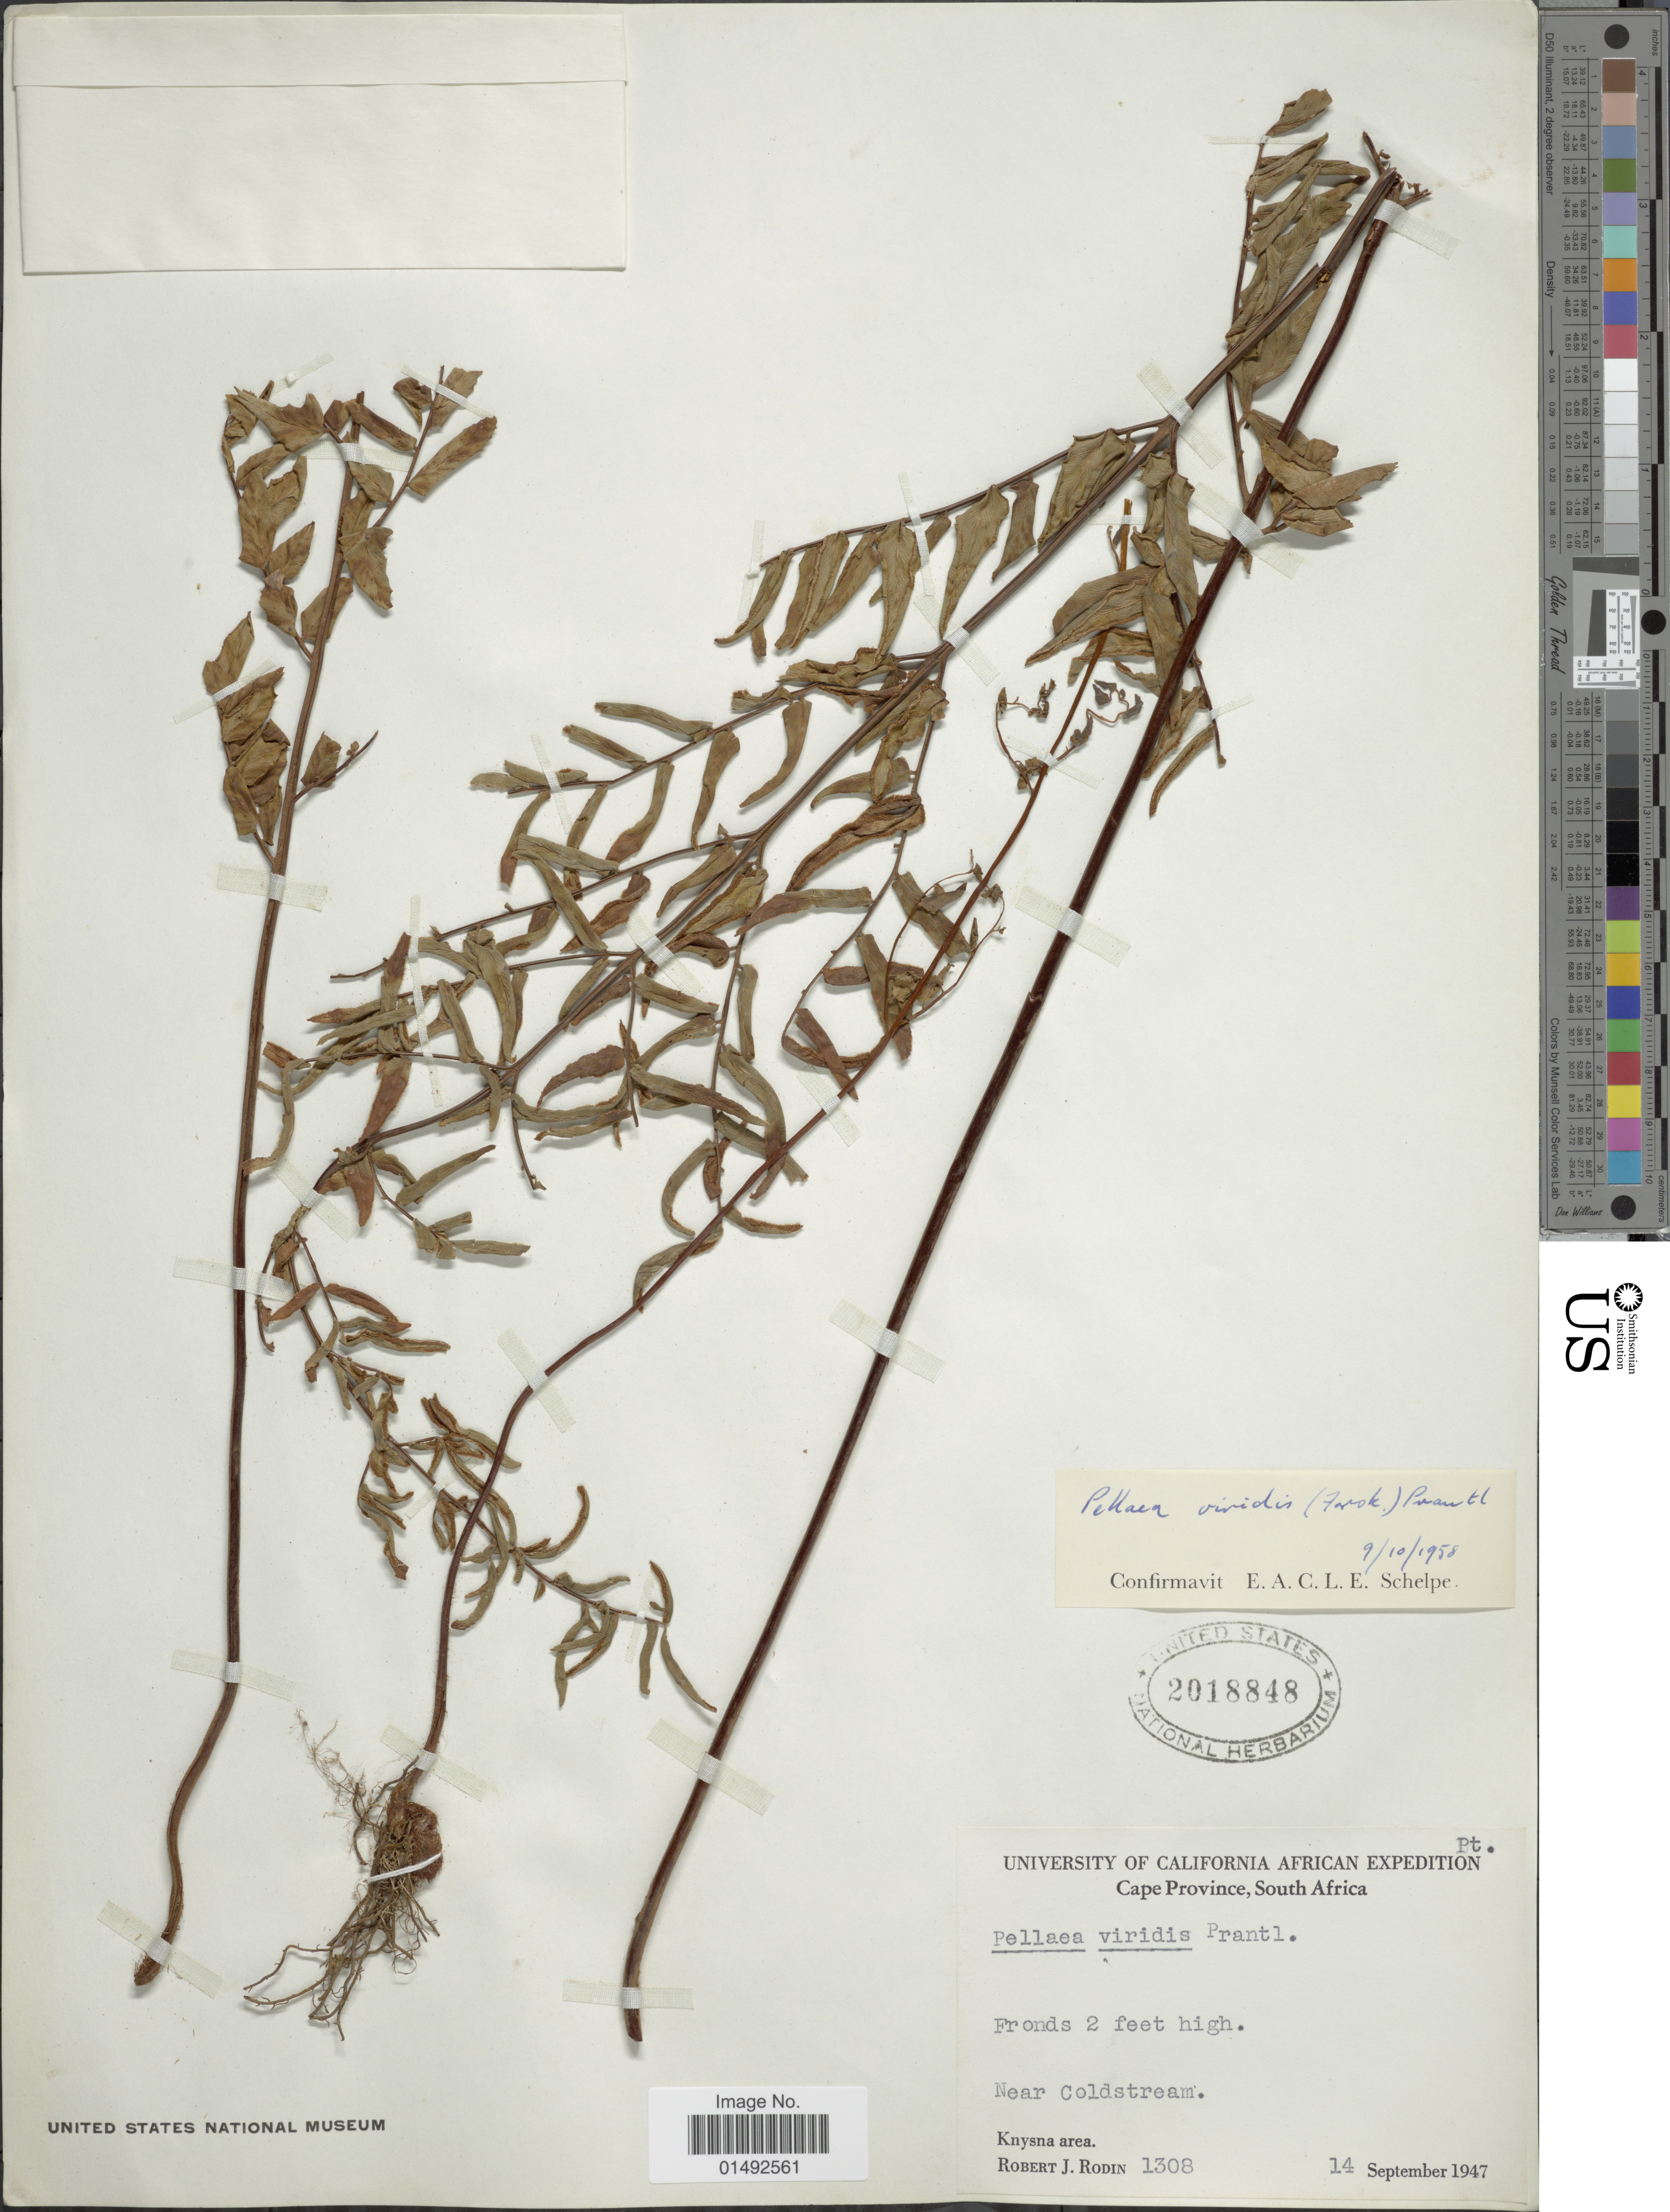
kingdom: Plantae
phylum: Tracheophyta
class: Polypodiopsida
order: Polypodiales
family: Pteridaceae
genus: Pellaea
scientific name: Pellaea viridis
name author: (Forssk.) Prantl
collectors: R. J. Rodin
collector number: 1308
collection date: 1947-09-14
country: South Africa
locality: Near Coldstream, Knysna area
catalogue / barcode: US 2018848